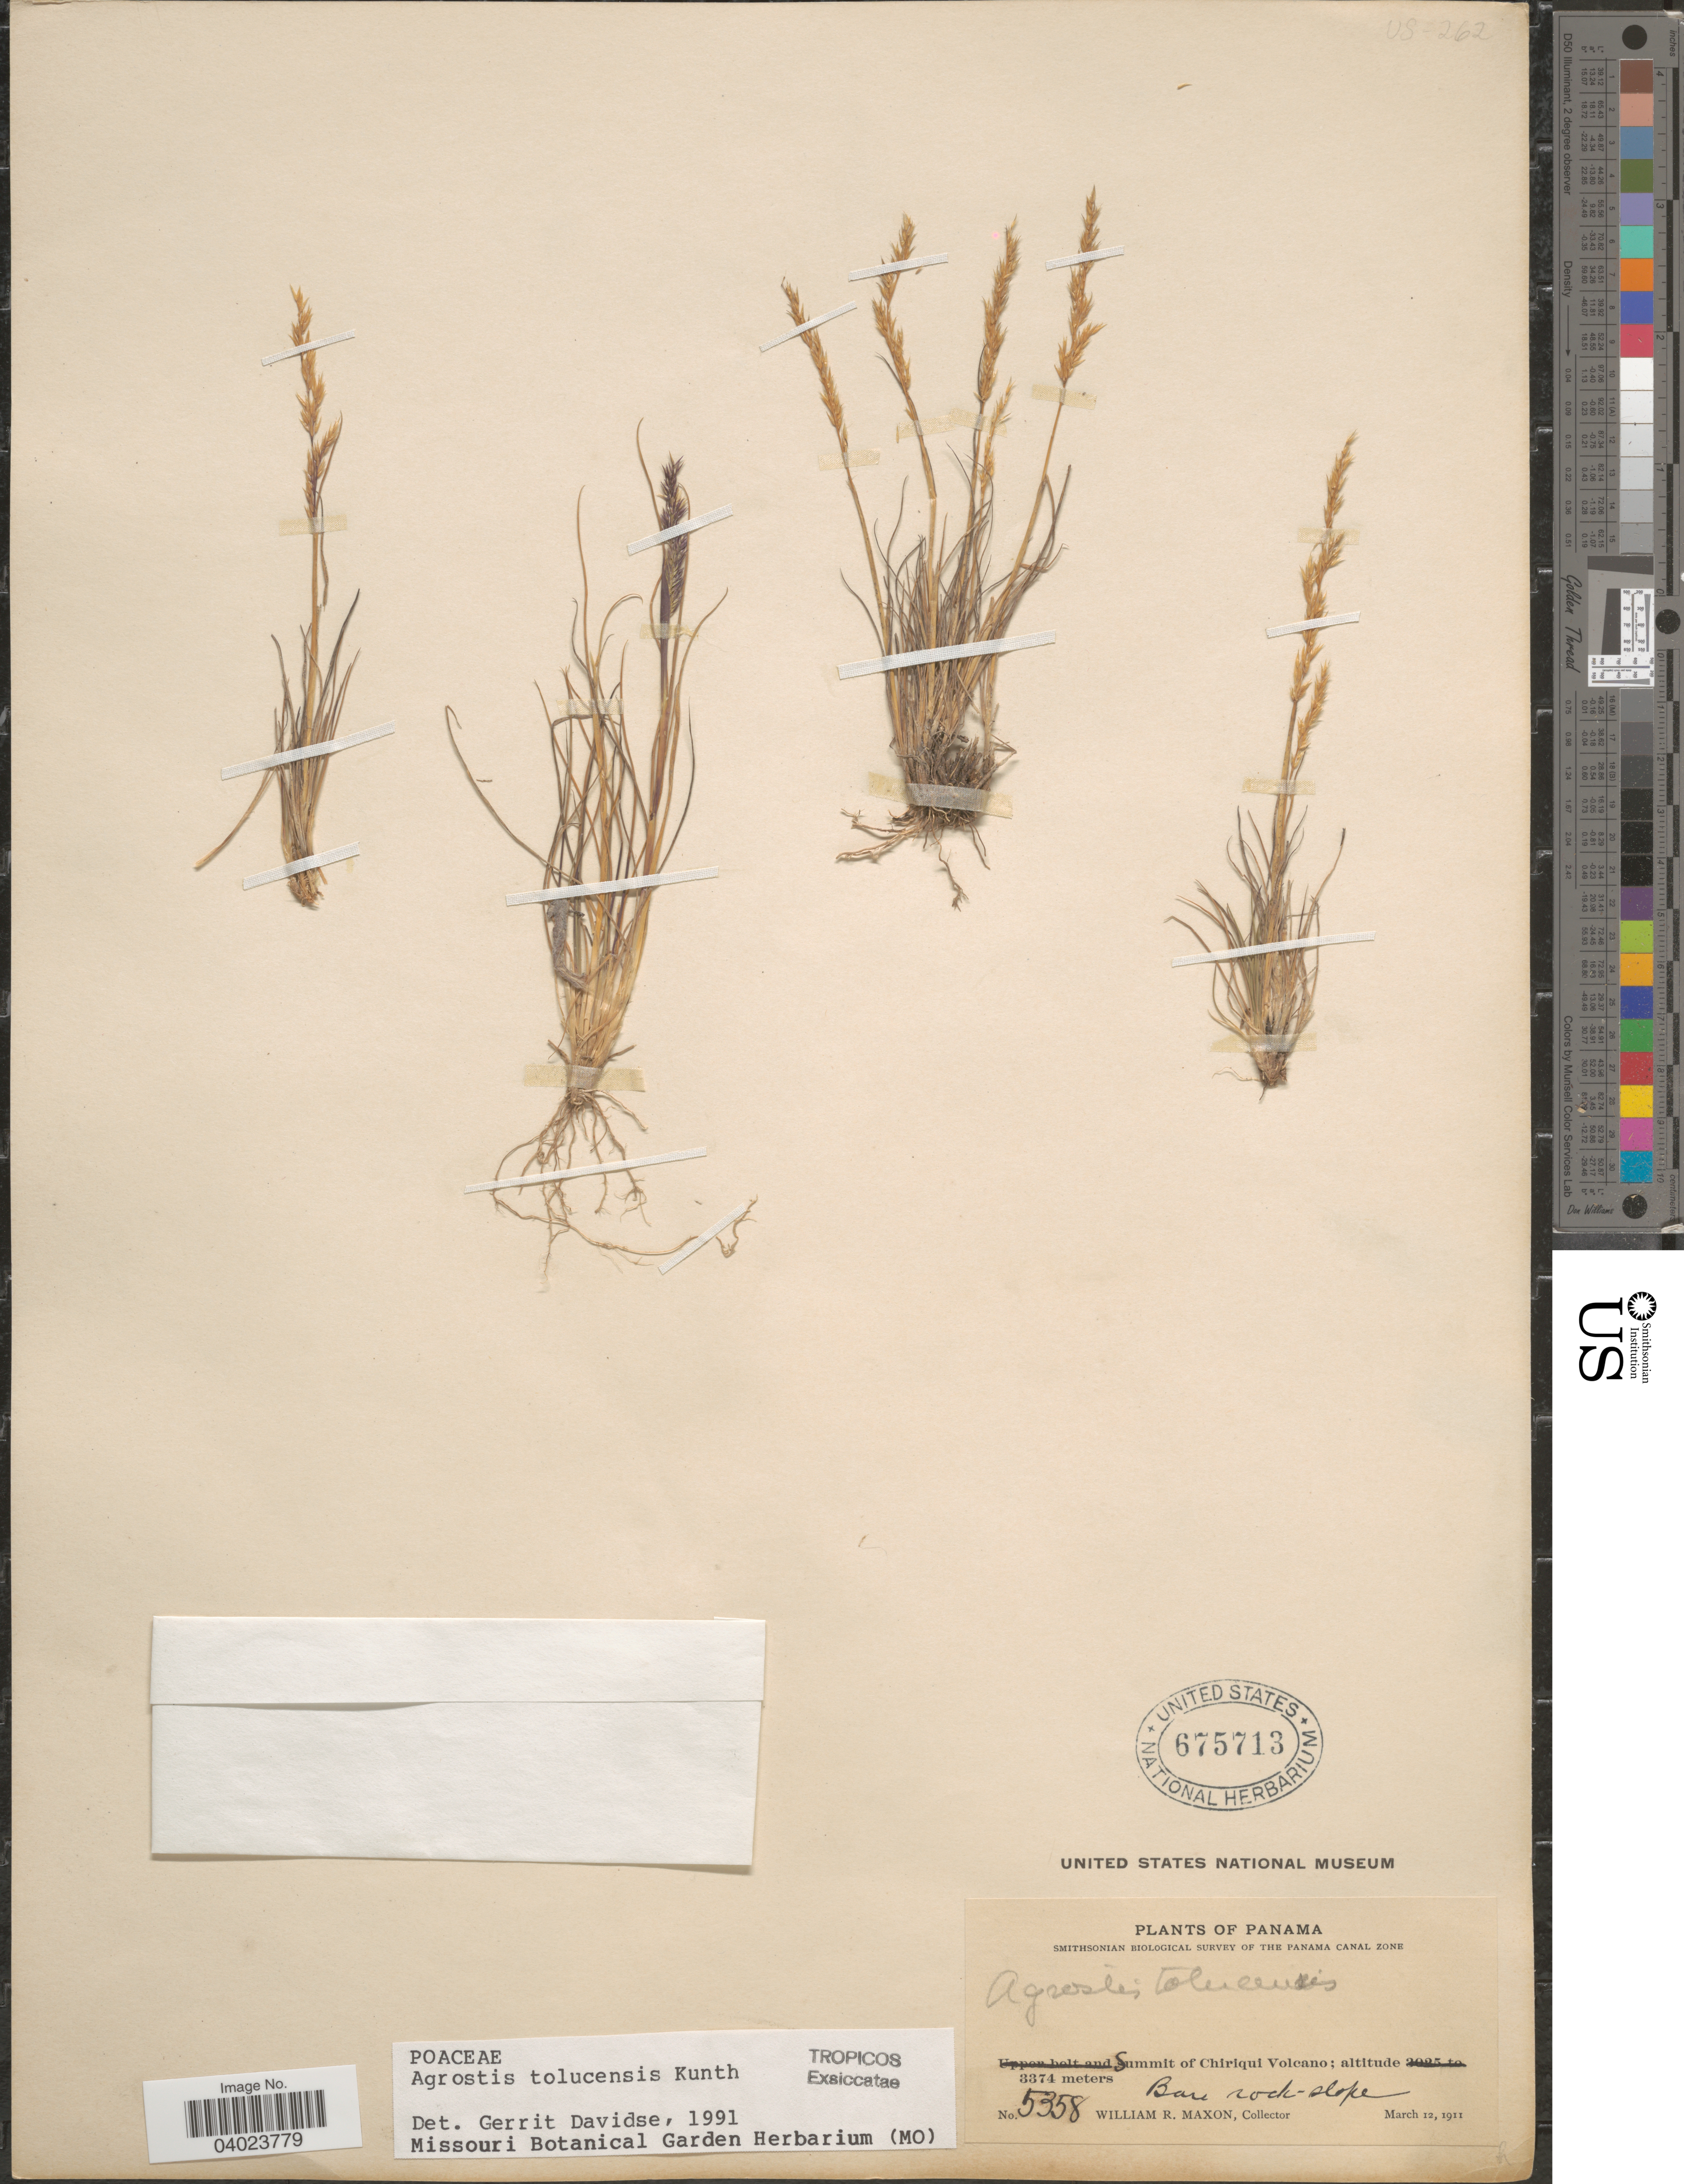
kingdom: Plantae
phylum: Tracheophyta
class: Liliopsida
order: Poales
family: Poaceae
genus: Agrostis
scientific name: Agrostis tolucensis Kunth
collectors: W. R. Maxon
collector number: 5358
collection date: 1911-03-12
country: Panama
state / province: Chiriqui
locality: Summit of Chiriqui Volcano.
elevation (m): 3374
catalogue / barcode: US 675713